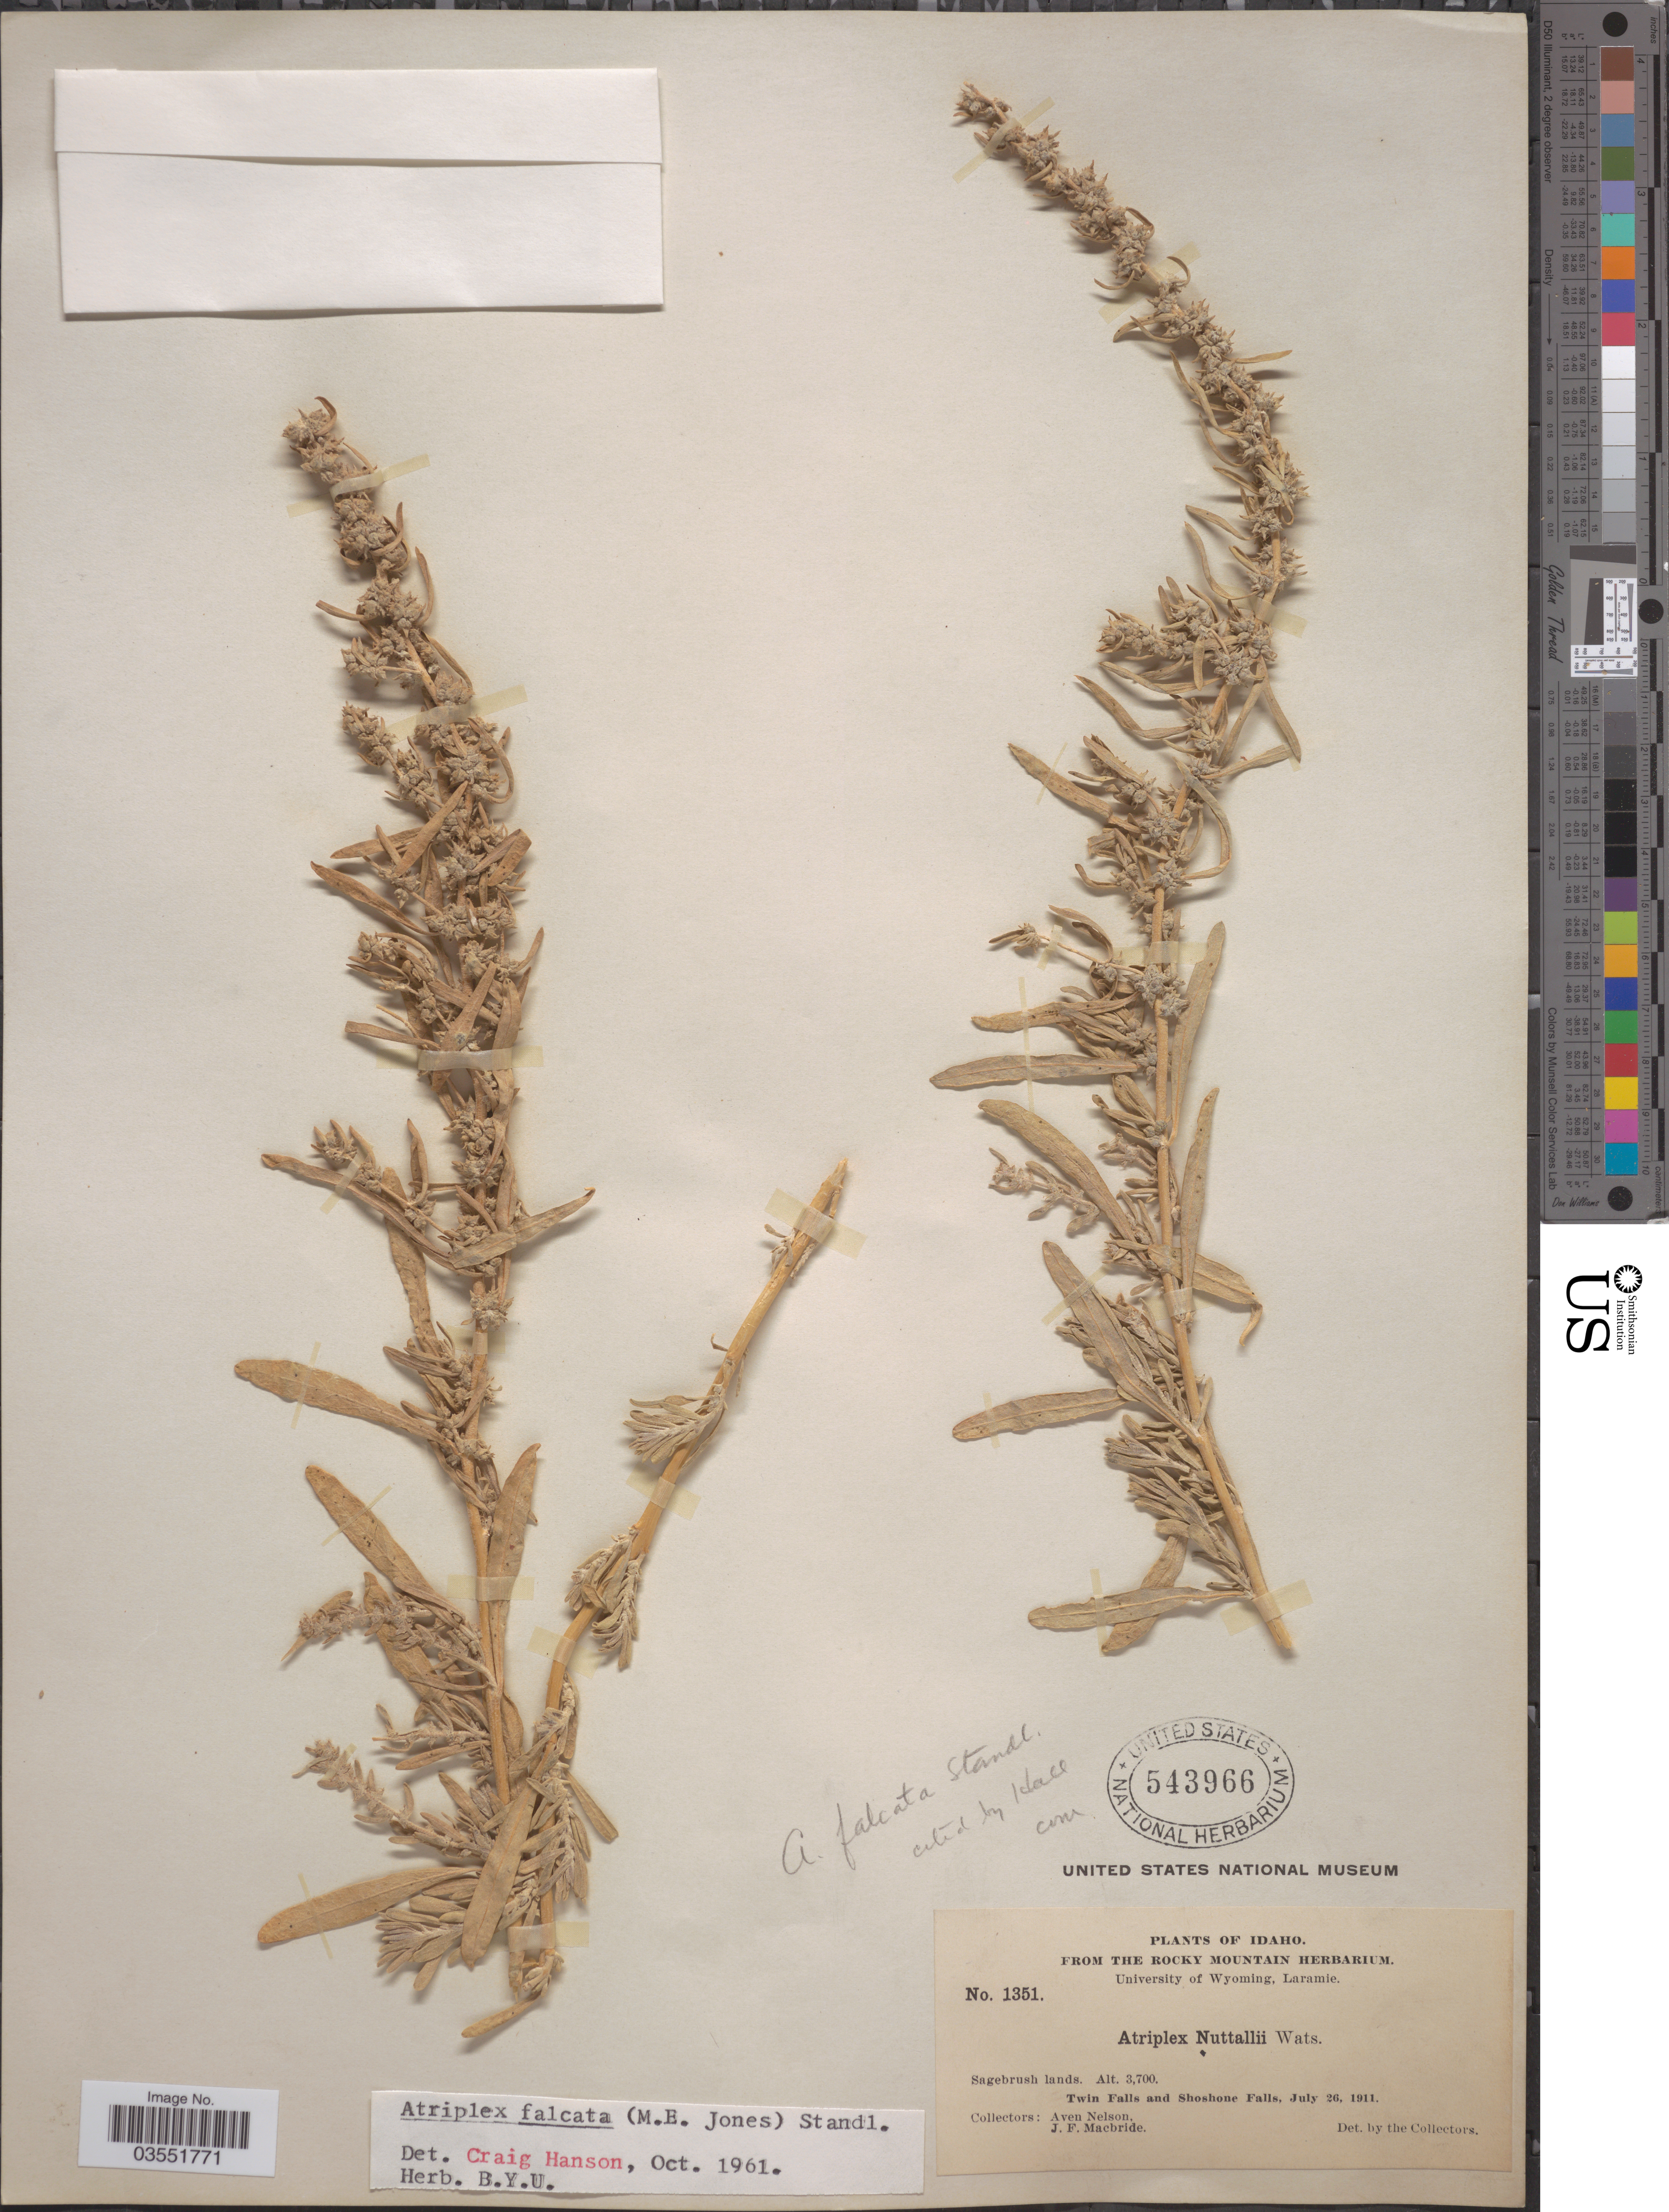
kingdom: Plantae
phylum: Tracheophyta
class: Magnoliopsida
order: Caryophyllales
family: Amaranthaceae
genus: Atriplex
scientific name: Atriplex falcata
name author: (M.E. Jones) Standl.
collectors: A. Nelson & J. F. Macbride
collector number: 1351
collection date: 1911-07-26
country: United States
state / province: Idaho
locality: Twin Falls and Shoshone Falls.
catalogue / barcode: US 543966